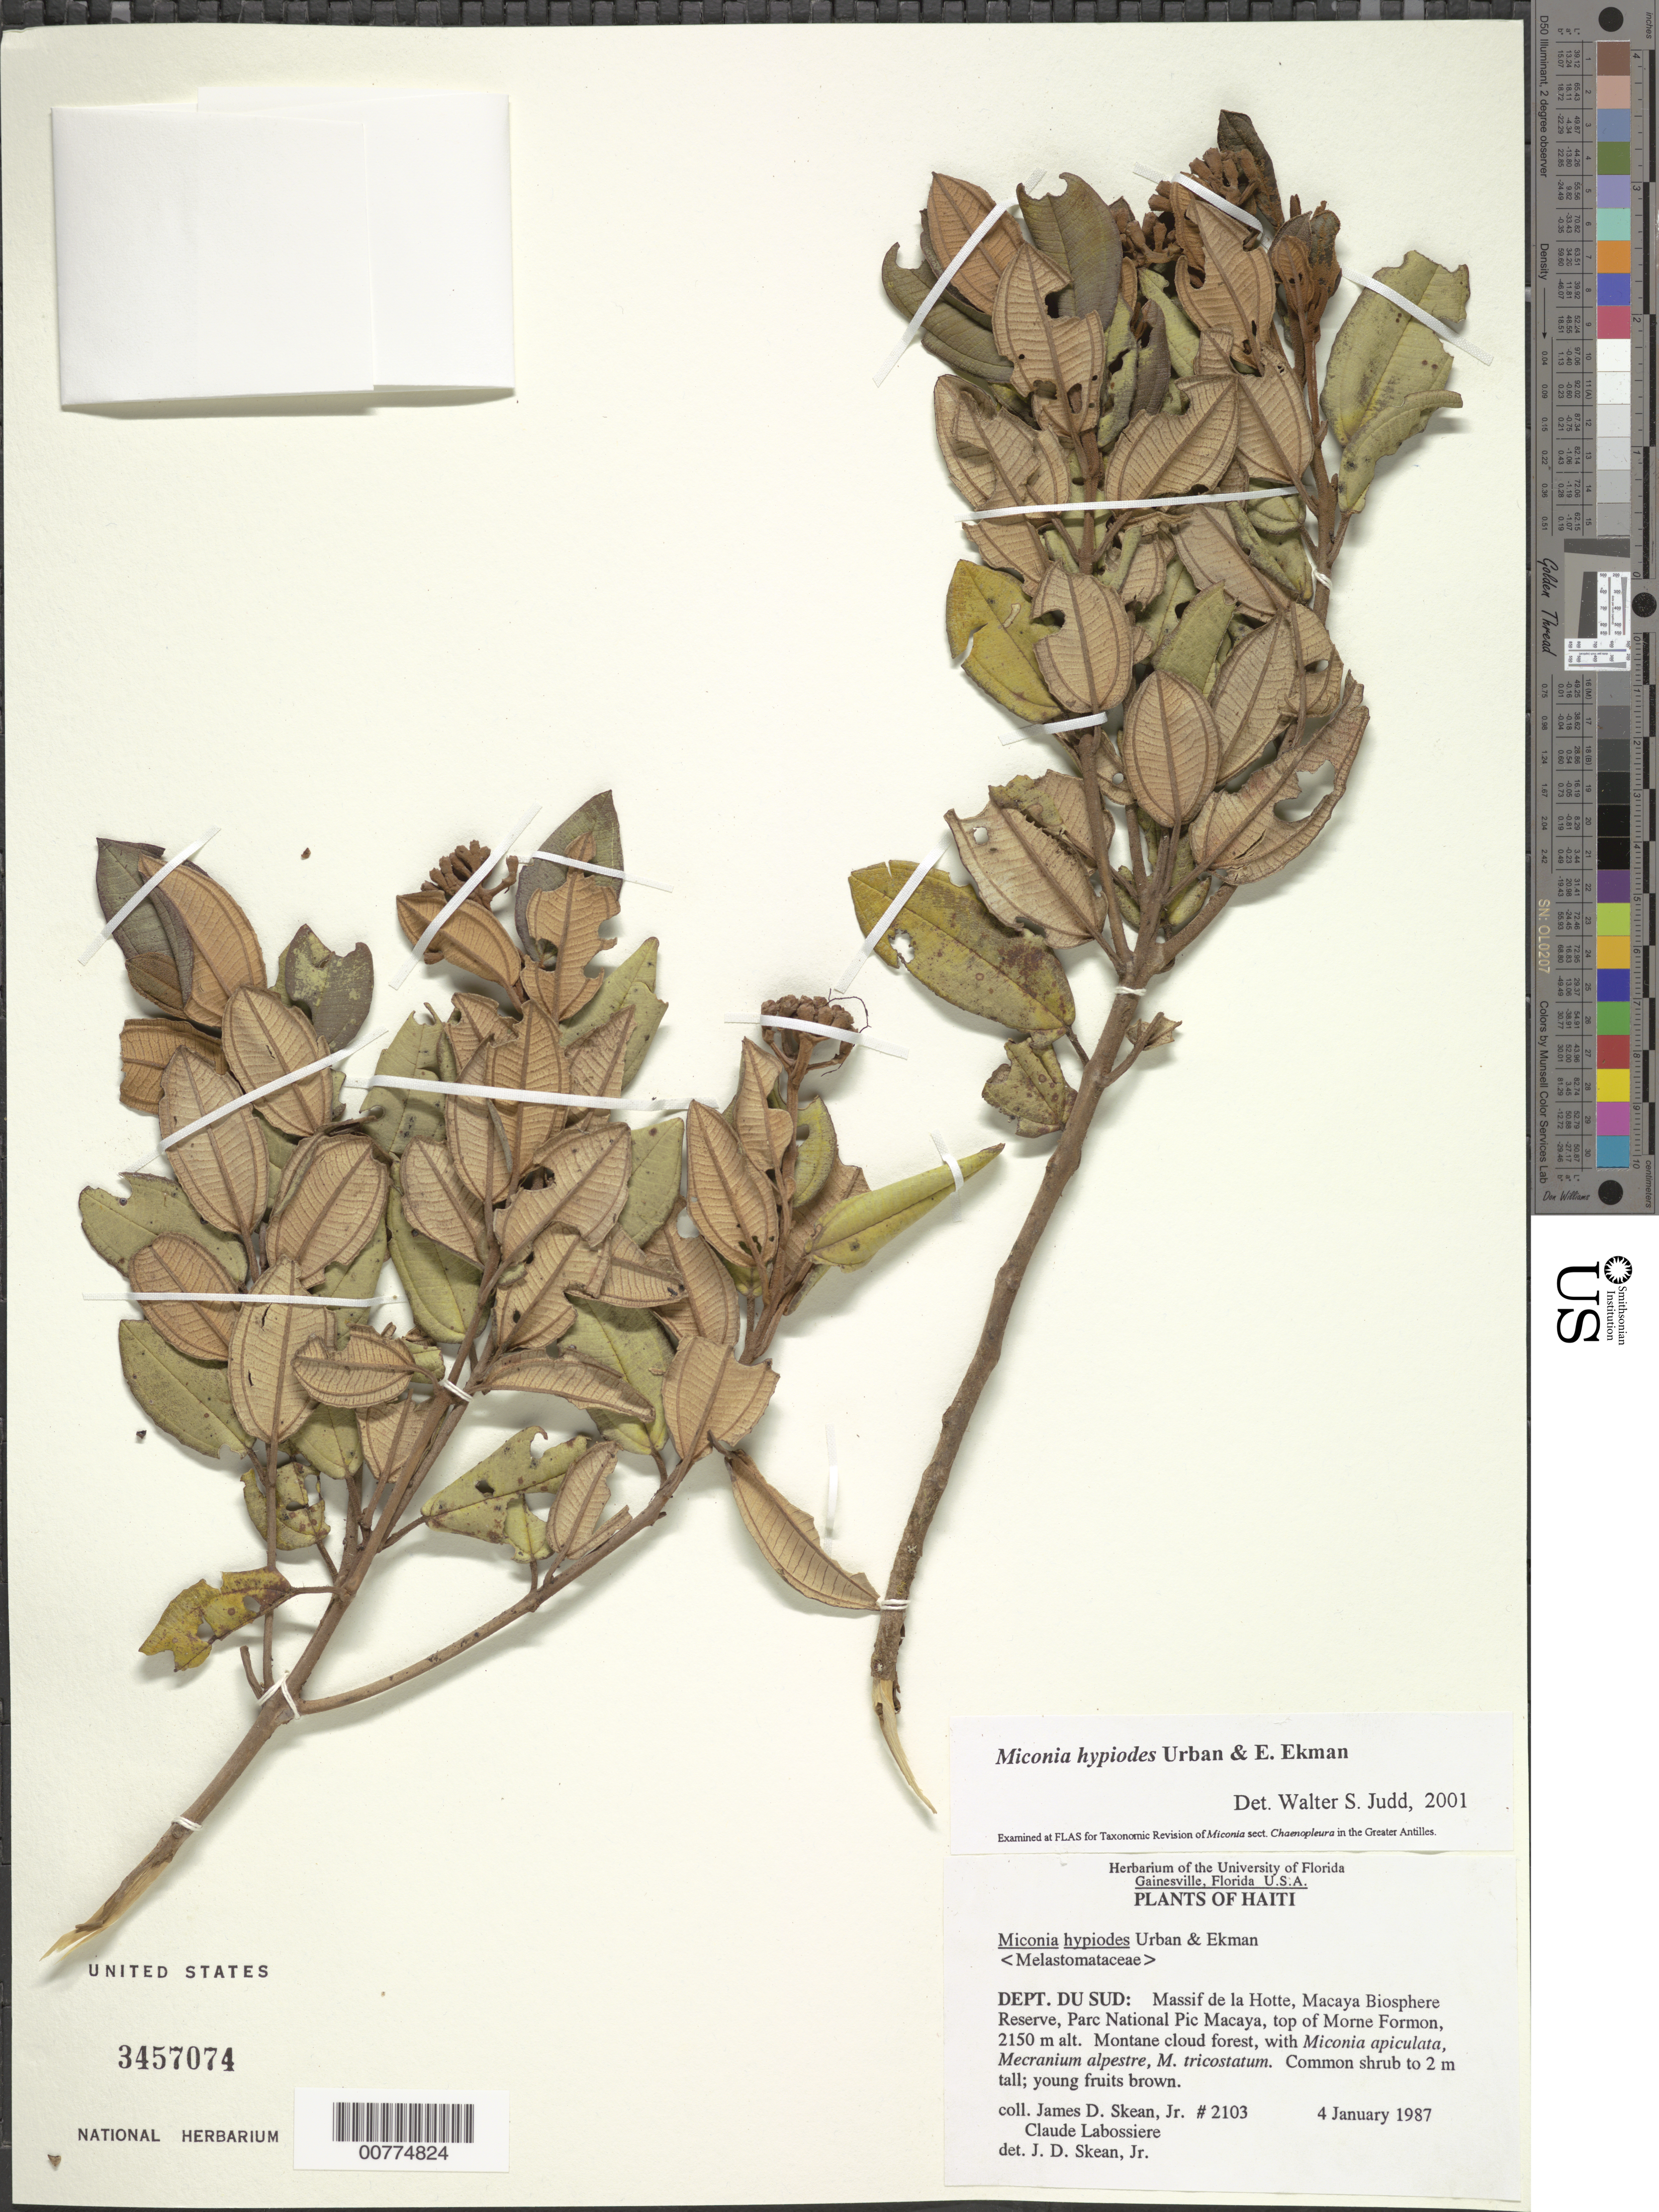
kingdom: Plantae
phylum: Tracheophyta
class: Magnoliopsida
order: Myrtales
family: Melastomataceae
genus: Miconia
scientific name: Miconia hypiodes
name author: Urb. & Ekman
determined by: Judd, Walter S.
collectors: J. D. Skean & C. Labossière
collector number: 2103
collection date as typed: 04 Jan 1987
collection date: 1987-01-04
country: Haiti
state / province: Sud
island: Hispaniola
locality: Massif de la Hotte, Macaya Biosphere Reserve, Parc National Pic Macaya, top of Morne Formon.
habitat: Montane cloud forest, with Miconia apiculata, Mecranium alpestre, M. tricostatum.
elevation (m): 2150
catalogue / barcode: US 3457074